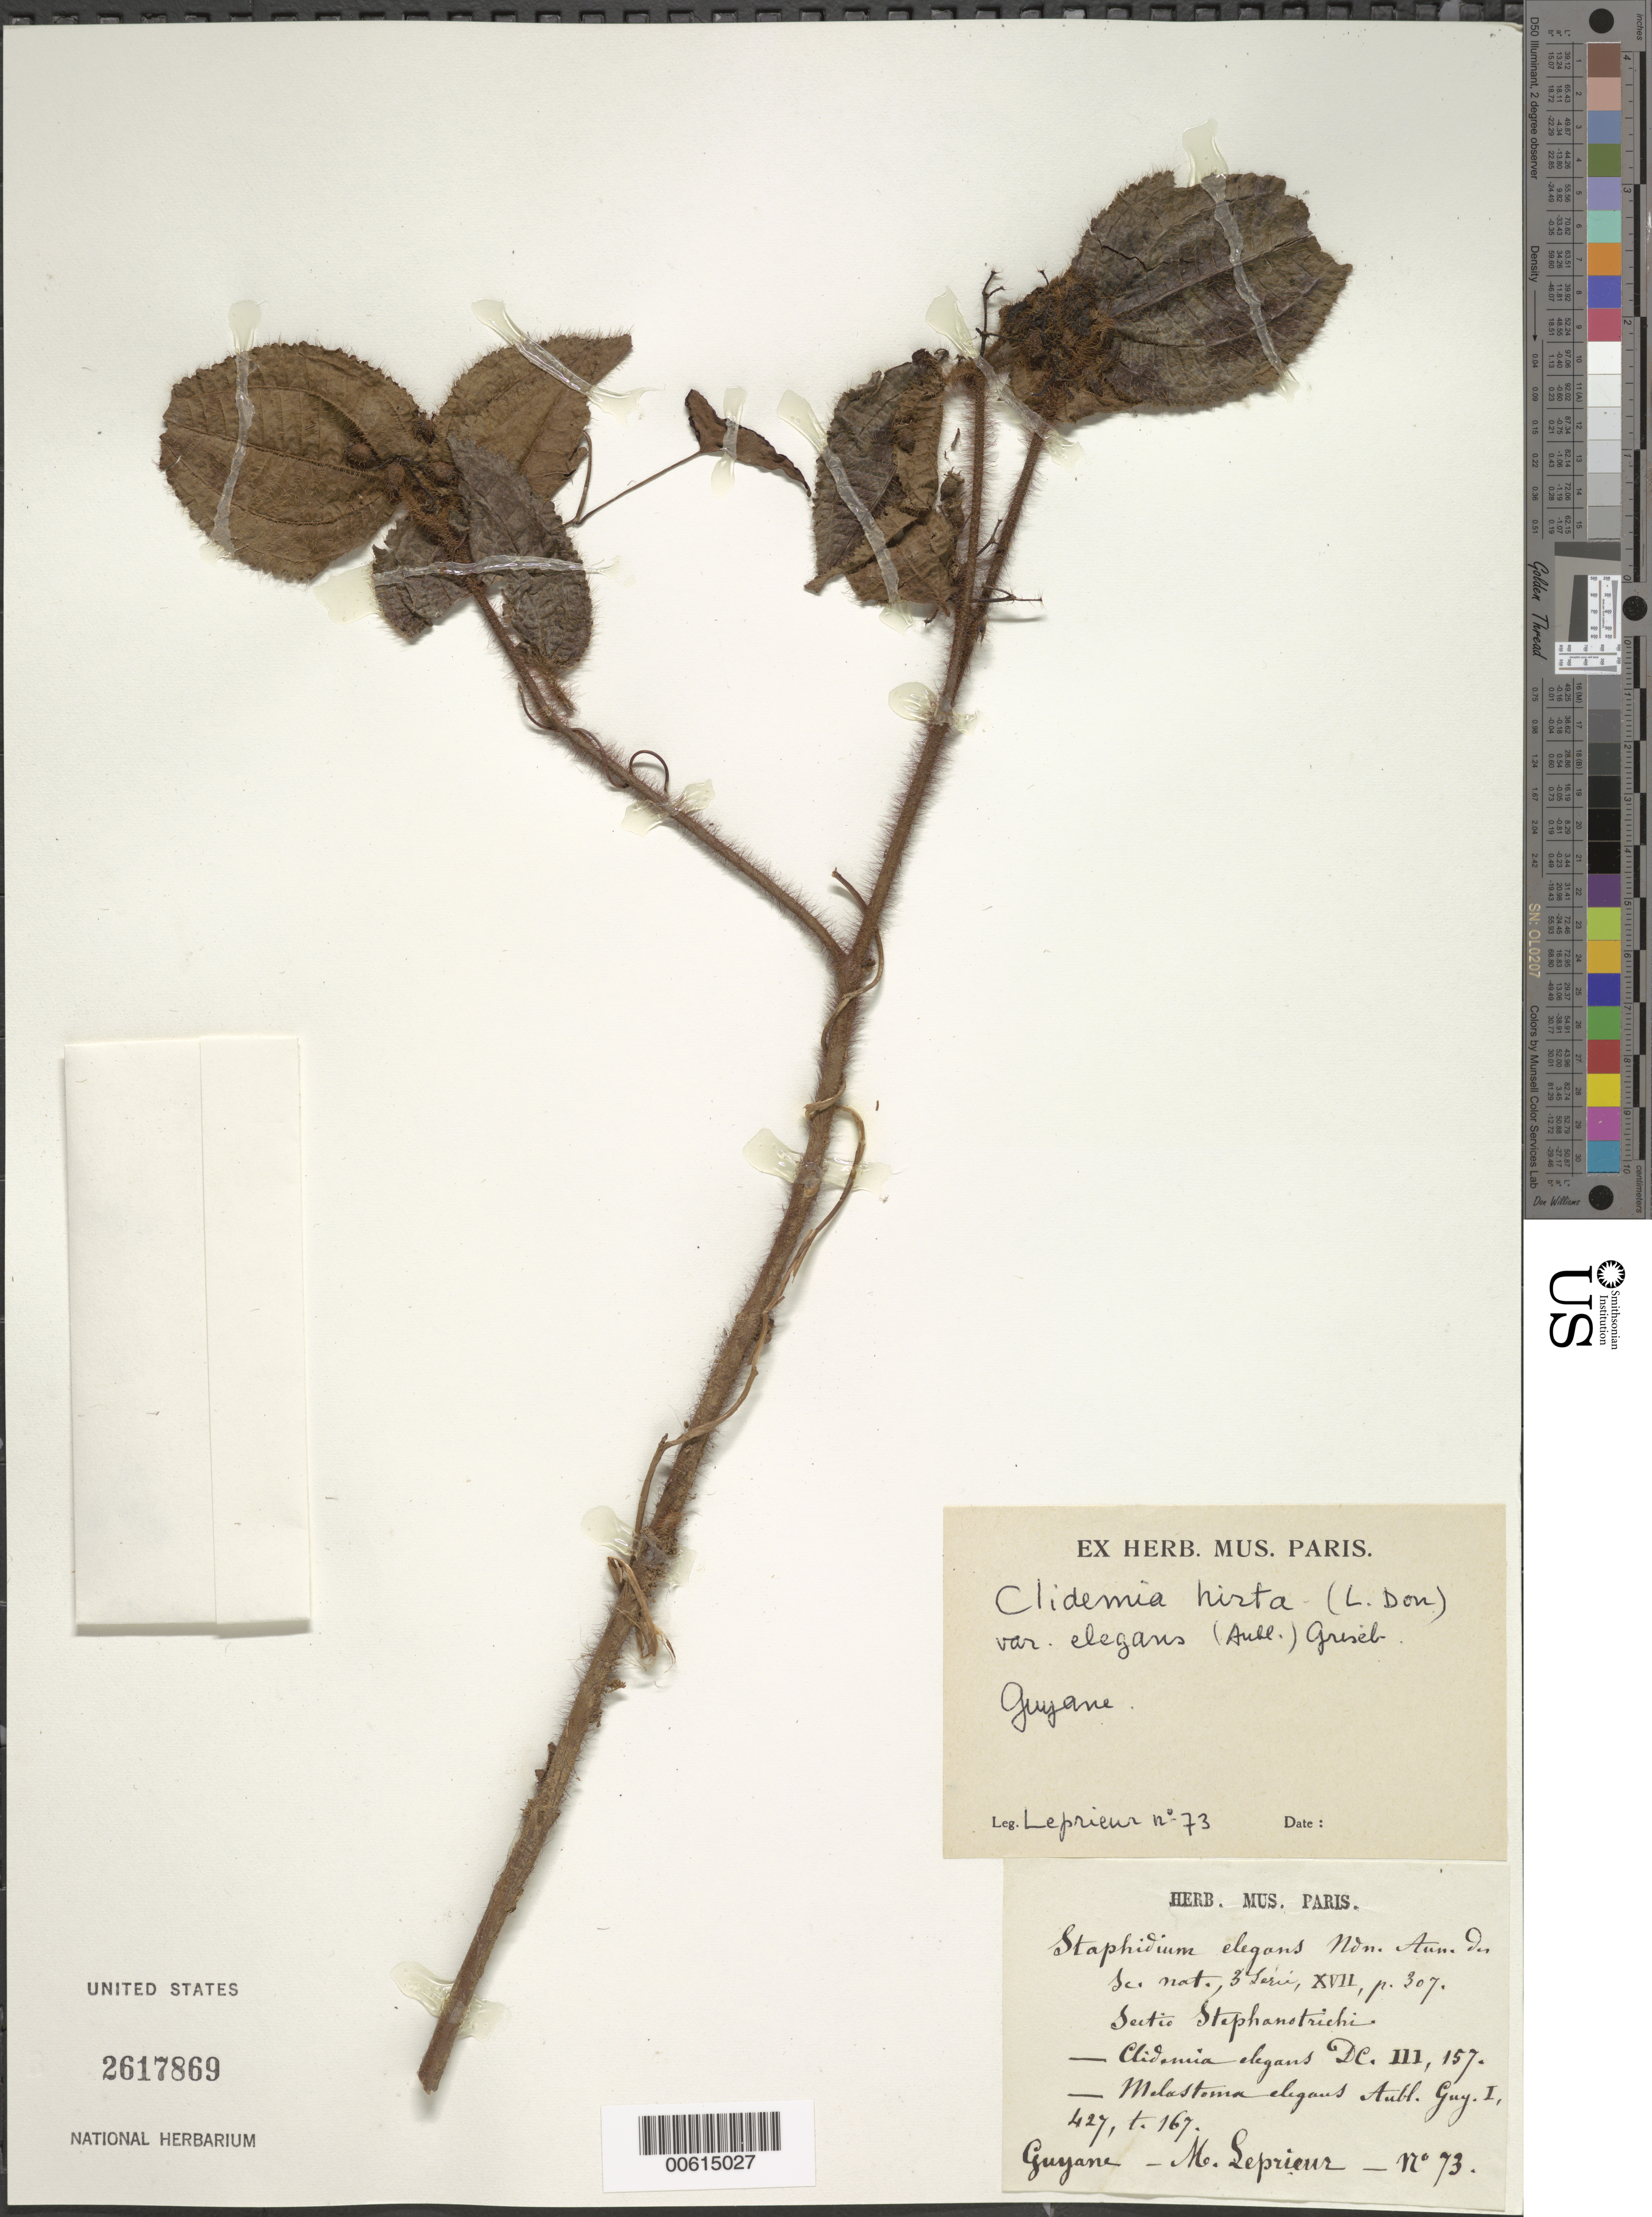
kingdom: Plantae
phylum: Tracheophyta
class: Magnoliopsida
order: Myrtales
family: Melastomataceae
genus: Clidemia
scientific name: Clidemia hirta var. elegans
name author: (Aubl.) Griseb.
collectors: F. M. R. Leprieur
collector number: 73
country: French Guiana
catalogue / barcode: US 2617869